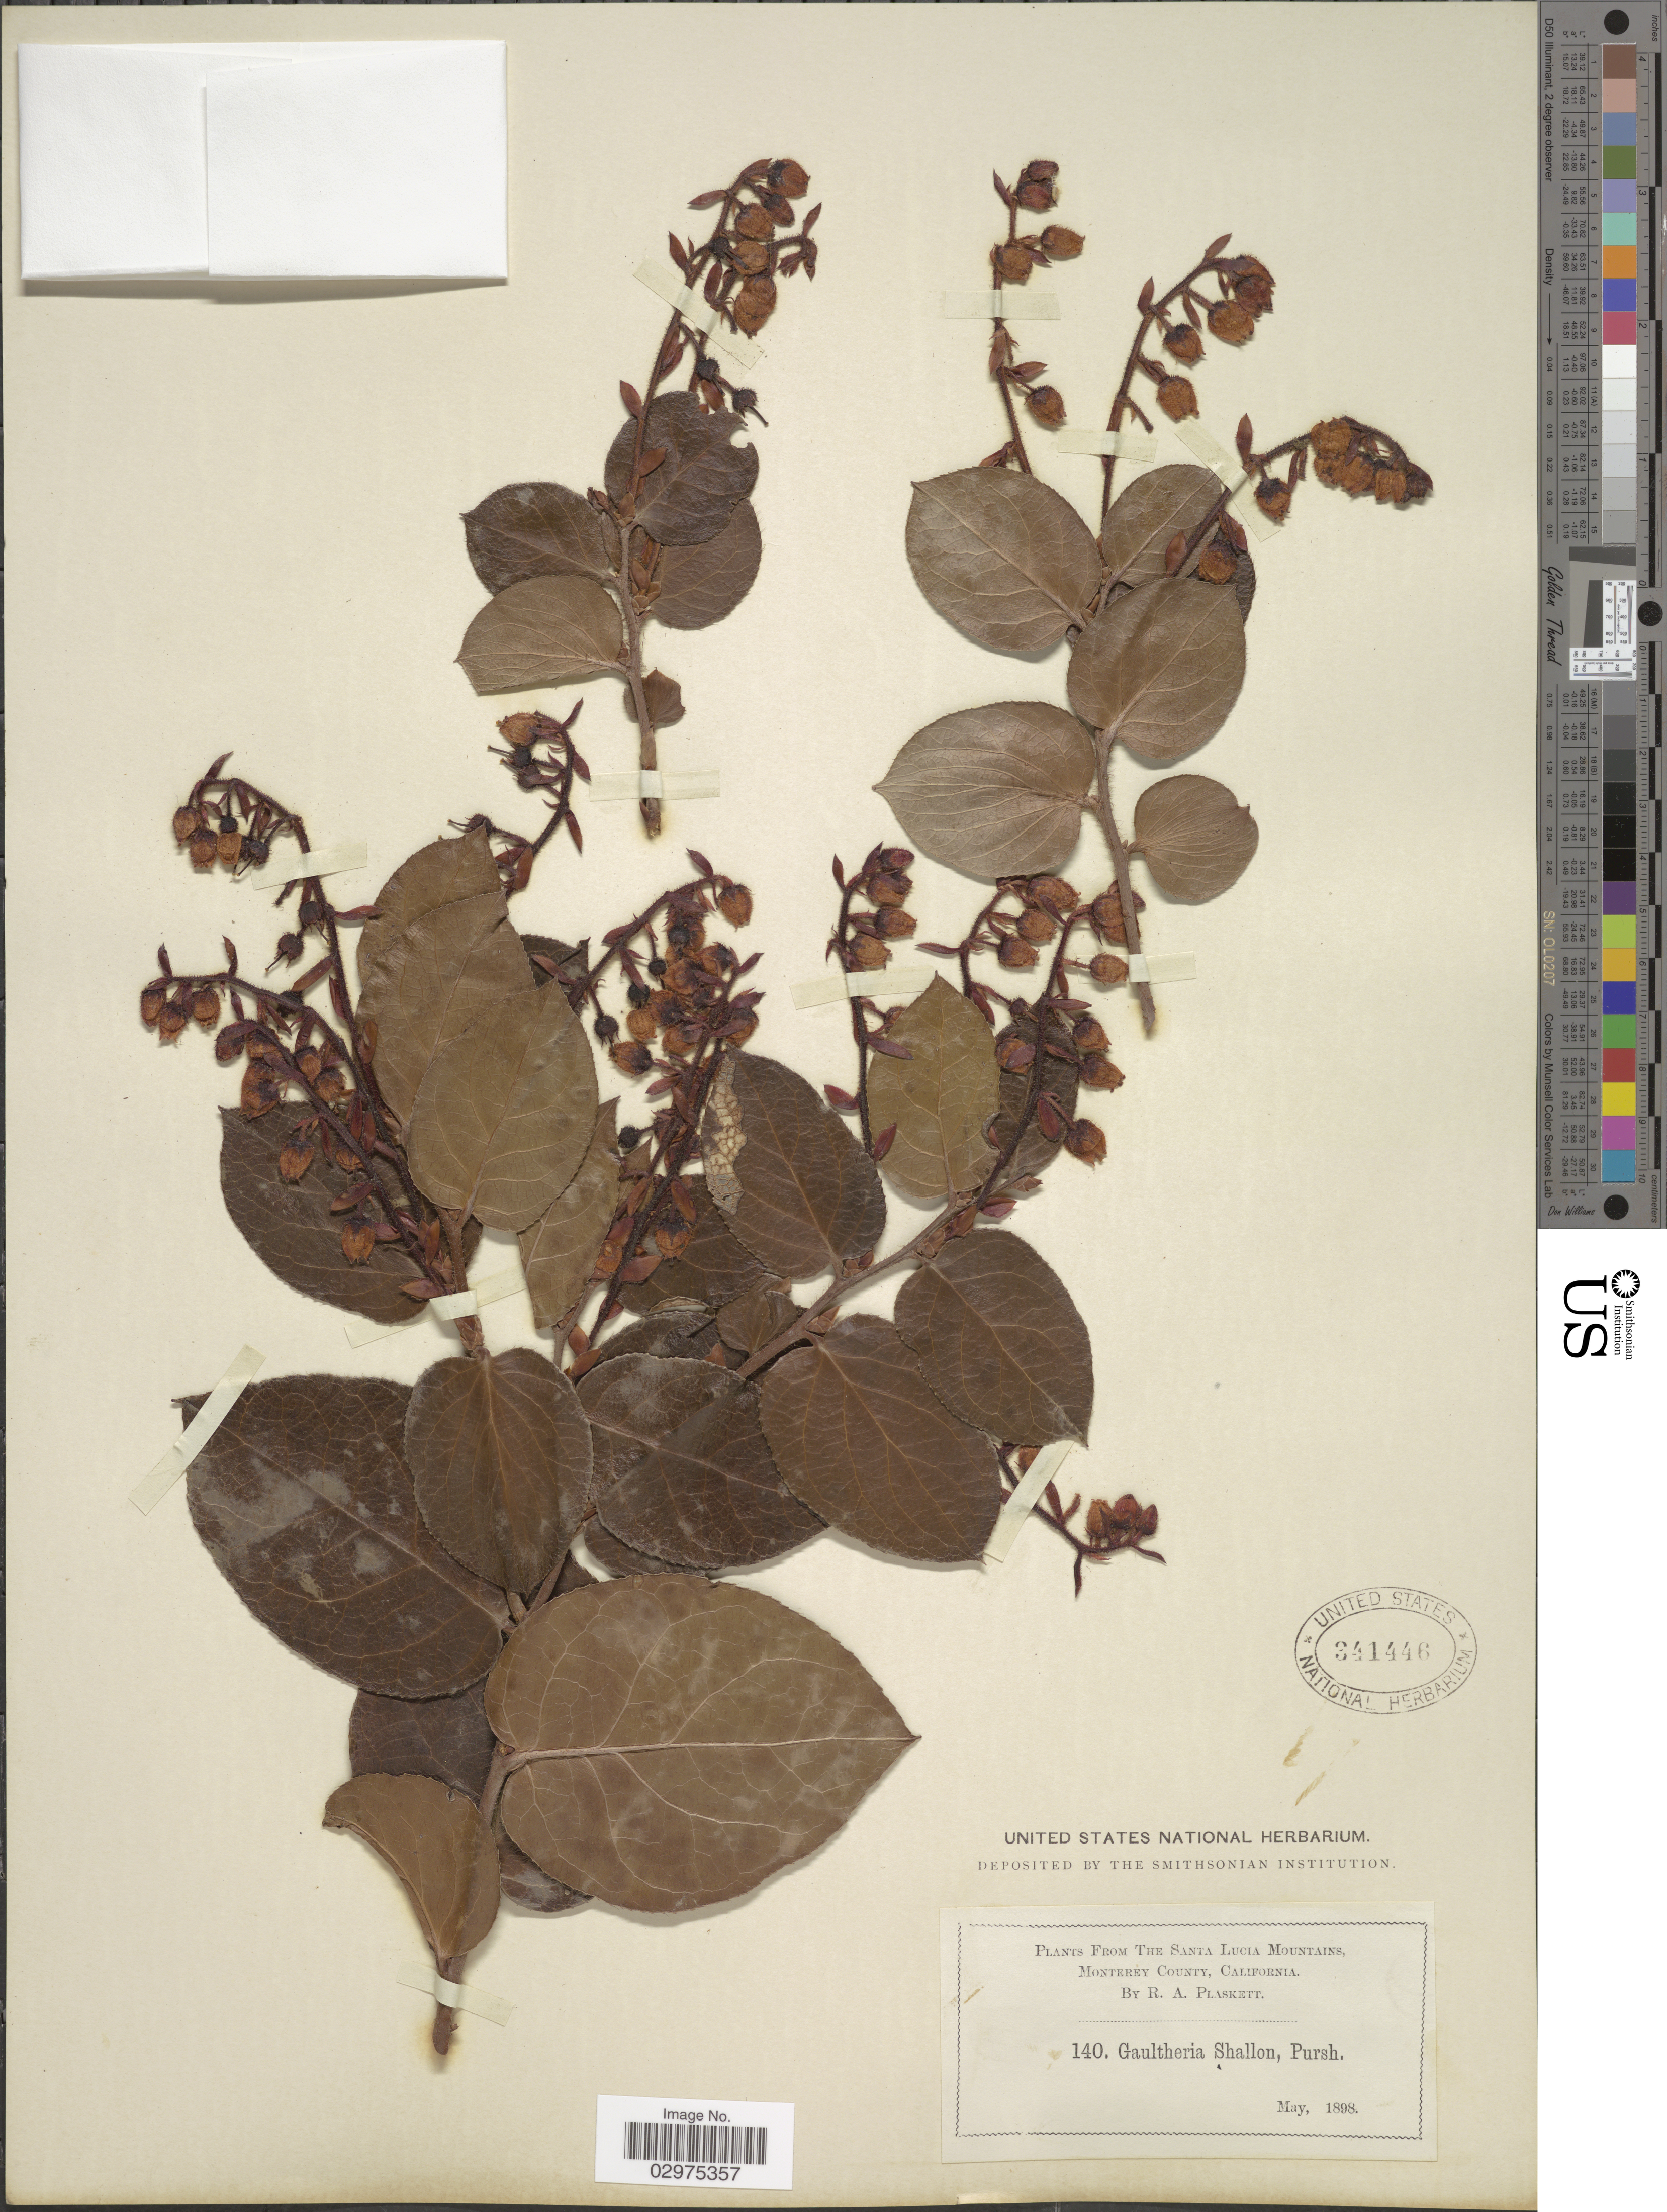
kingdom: Plantae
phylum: Tracheophyta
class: Magnoliopsida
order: Ericales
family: Ericaceae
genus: Gaultheria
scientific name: Gaultheria shallon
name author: Pursh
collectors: R. Plaskett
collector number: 140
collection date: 1898-05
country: United States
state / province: California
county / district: Monterey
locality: The Santa Lucia Mountains, Monterey County.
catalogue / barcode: US 341446